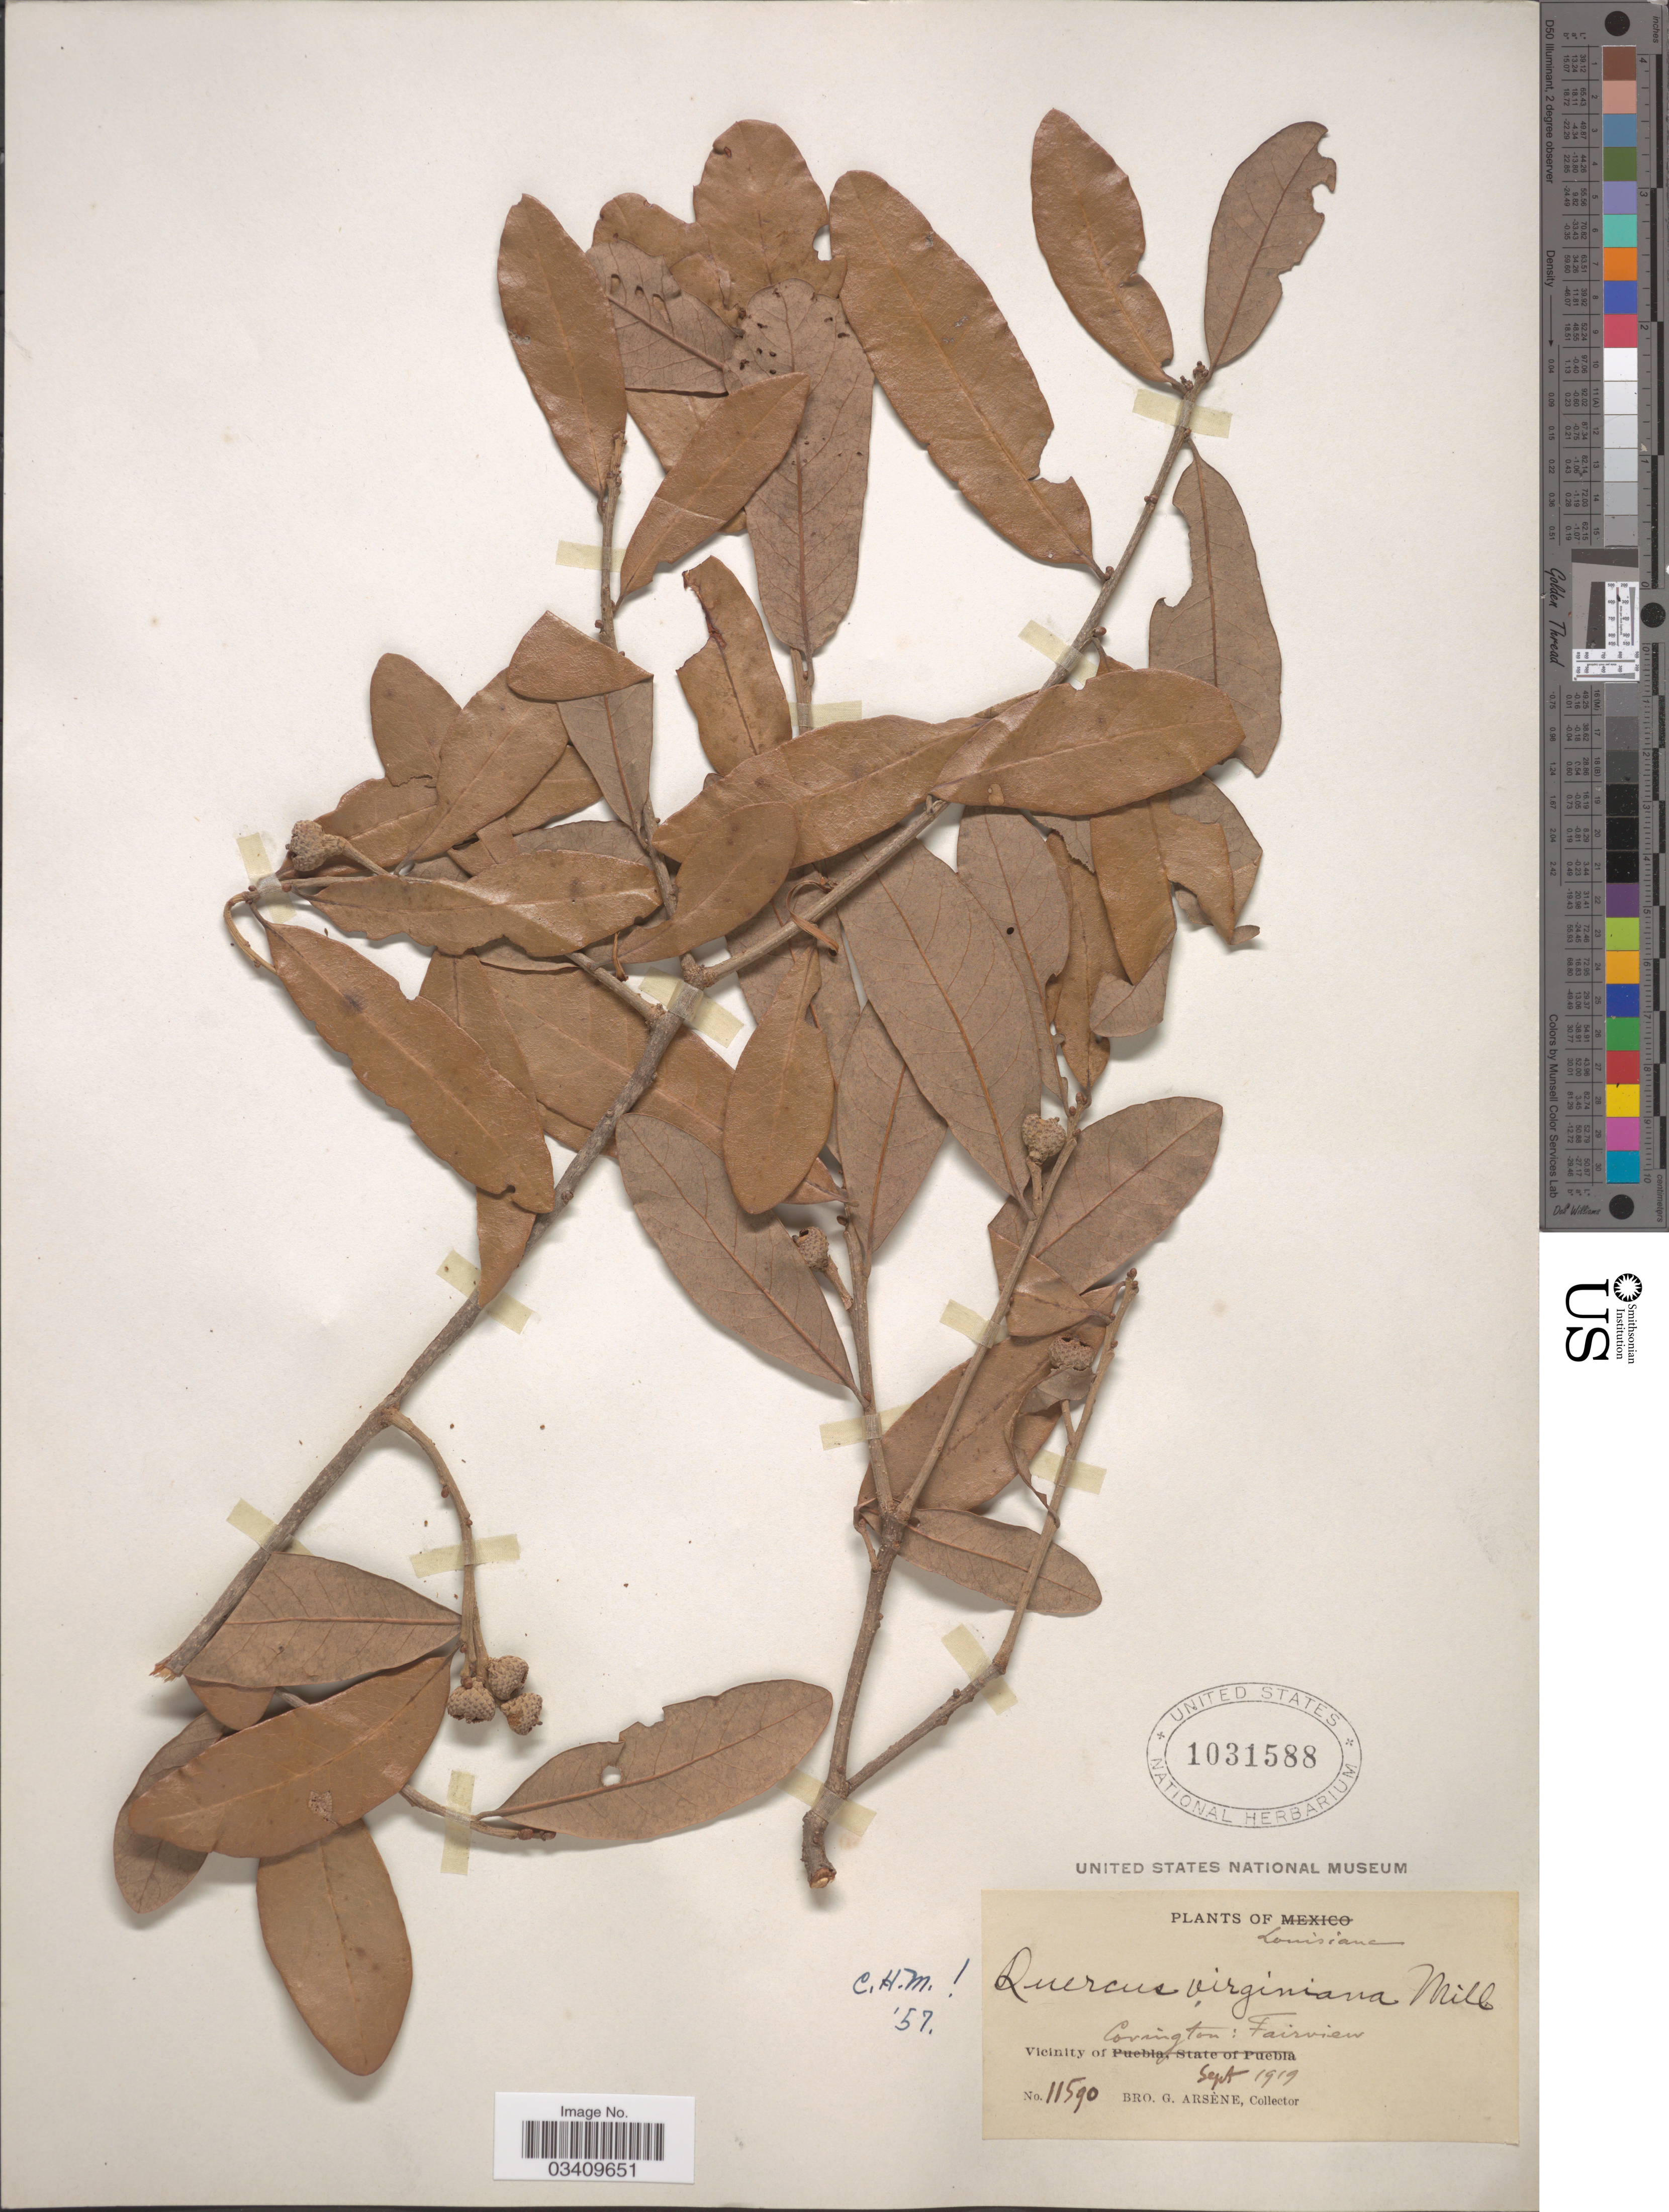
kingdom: Plantae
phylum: Tracheophyta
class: Magnoliopsida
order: Fagales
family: Fagaceae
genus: Quercus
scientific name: Quercus virginiana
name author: Mill.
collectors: Bro. G. Arsène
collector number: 11590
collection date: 1919-09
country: United States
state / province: Louisiana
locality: Vicinity of Covington: Fairview.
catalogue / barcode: US 1031588